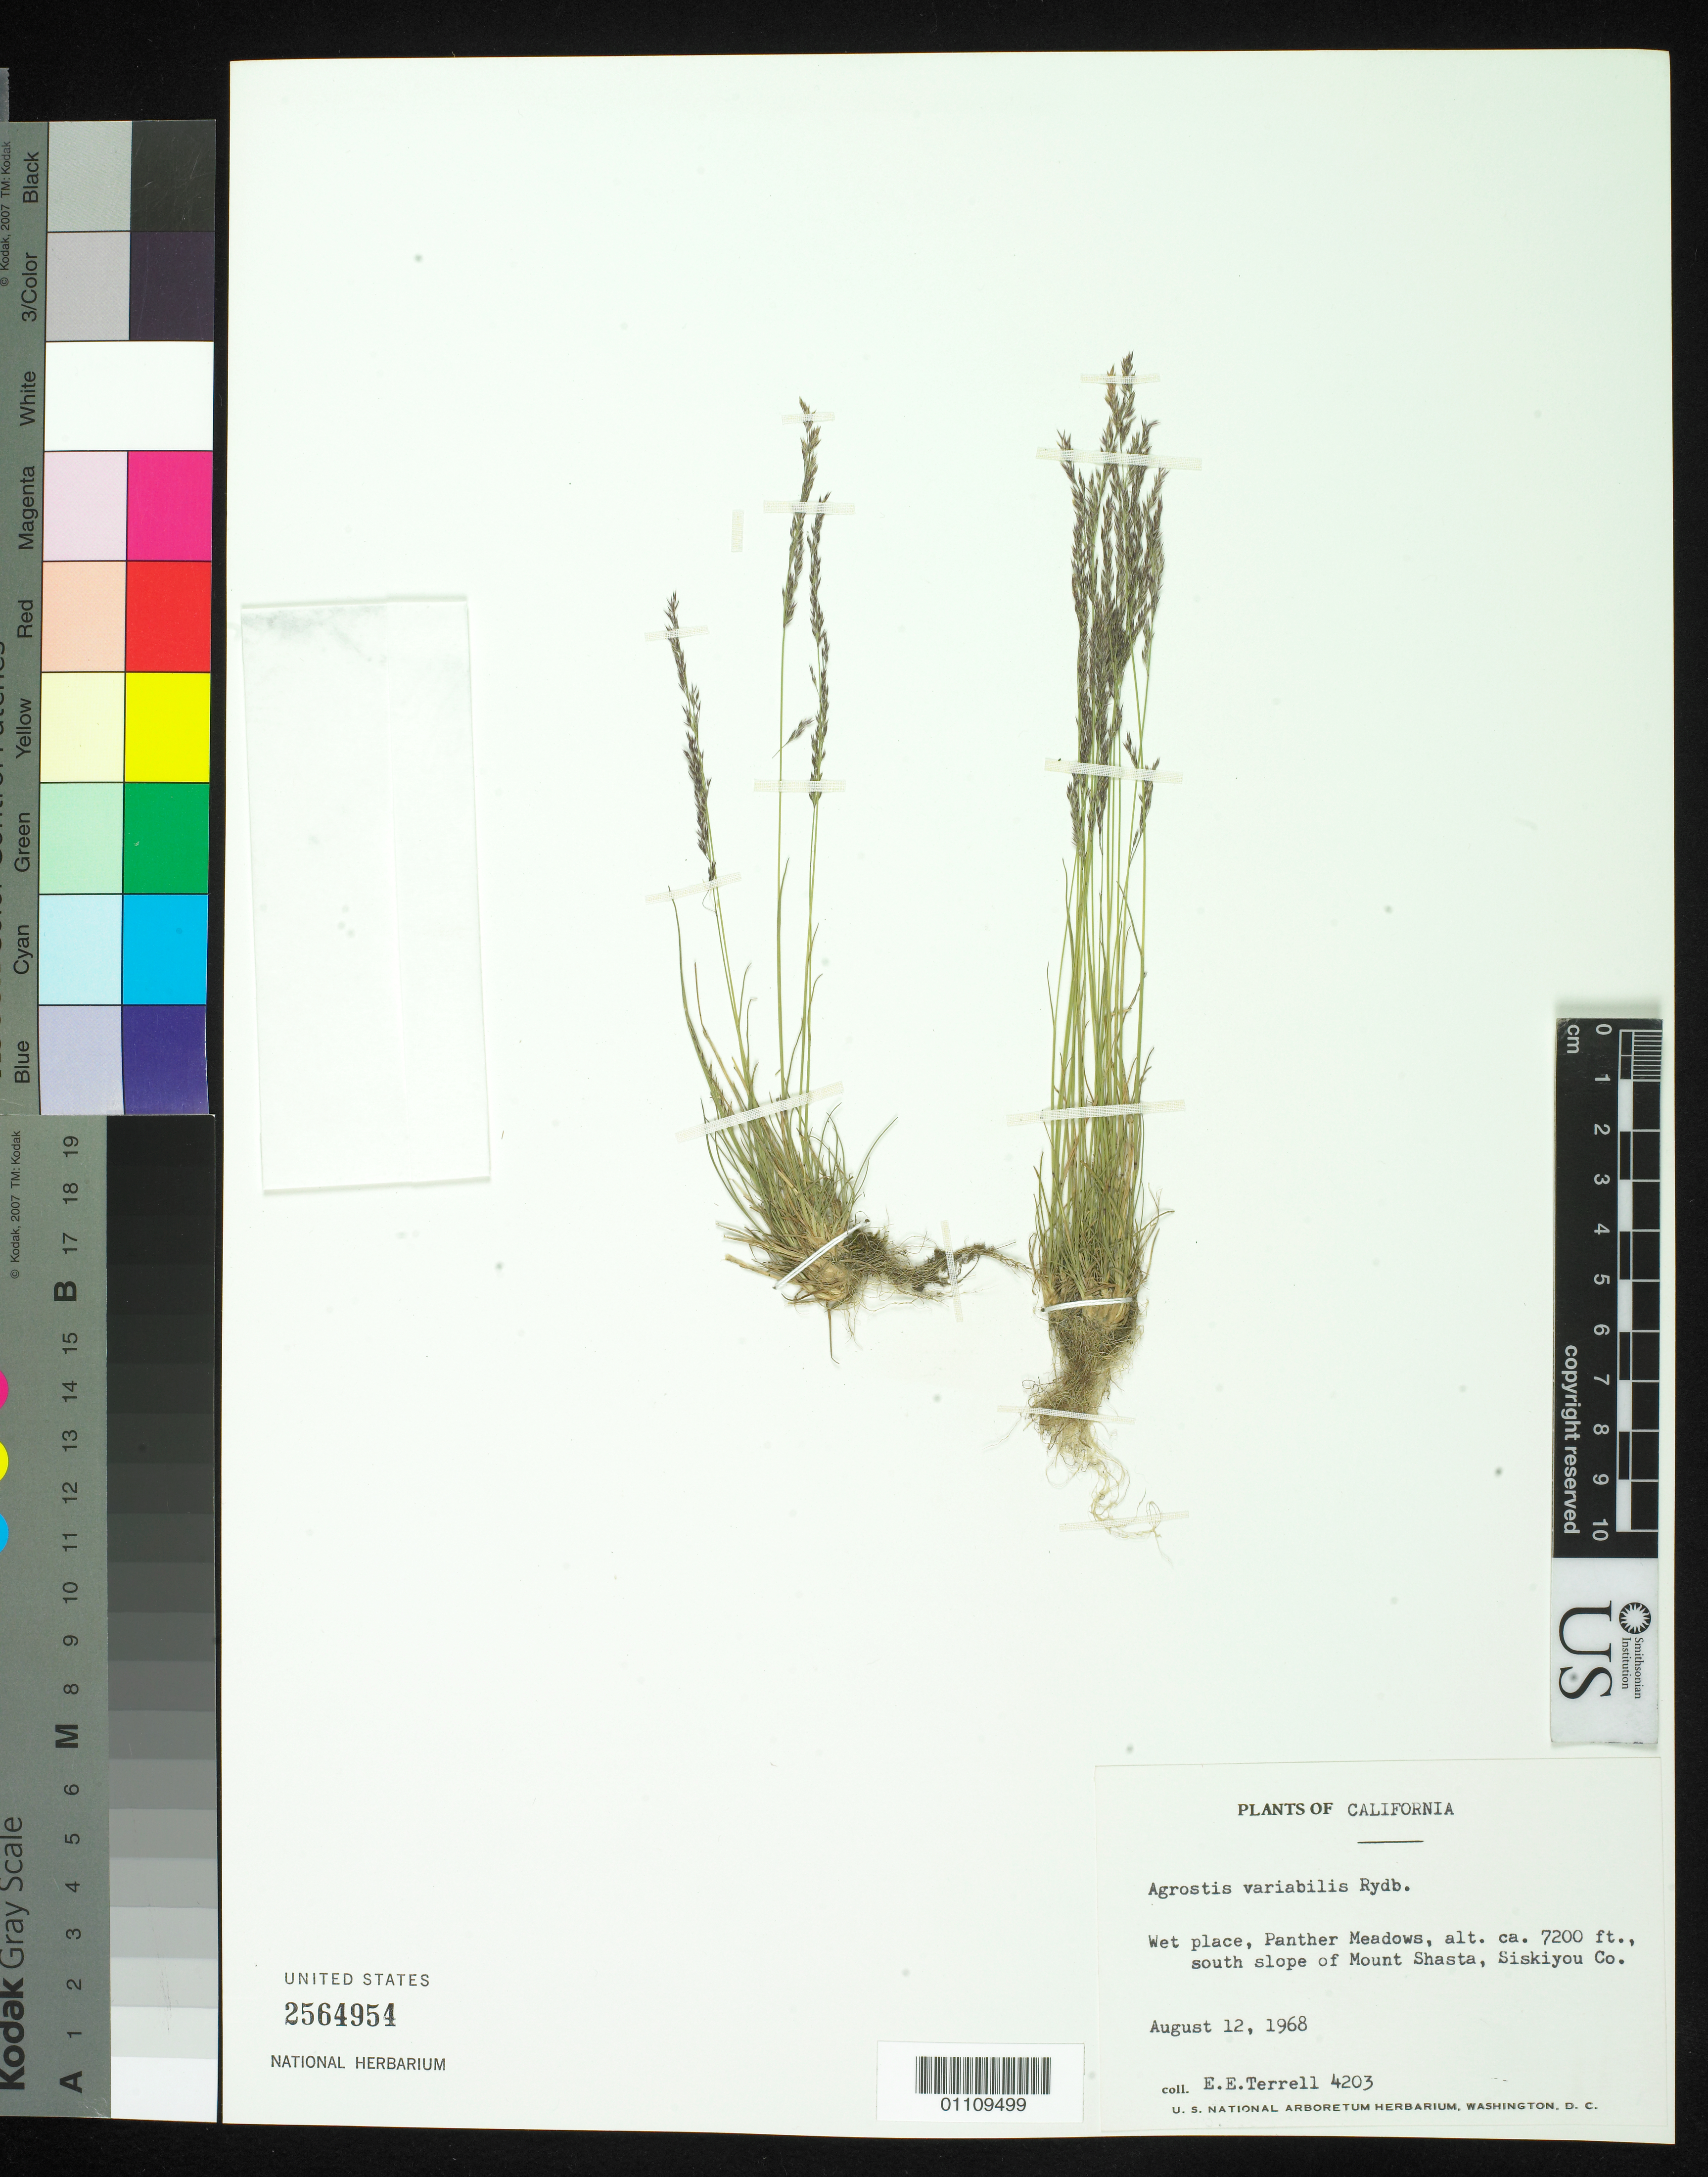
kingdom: Plantae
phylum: Tracheophyta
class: Liliopsida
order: Poales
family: Poaceae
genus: Agrostis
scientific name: Agrostis variabilis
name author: Rydb.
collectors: E. E. Terrell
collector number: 4203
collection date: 1968-08-12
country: United States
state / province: California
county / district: Siskiyou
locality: Panther Meadows, S slope of Mount Shasta.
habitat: Wet place.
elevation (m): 2195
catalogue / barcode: US 2564954